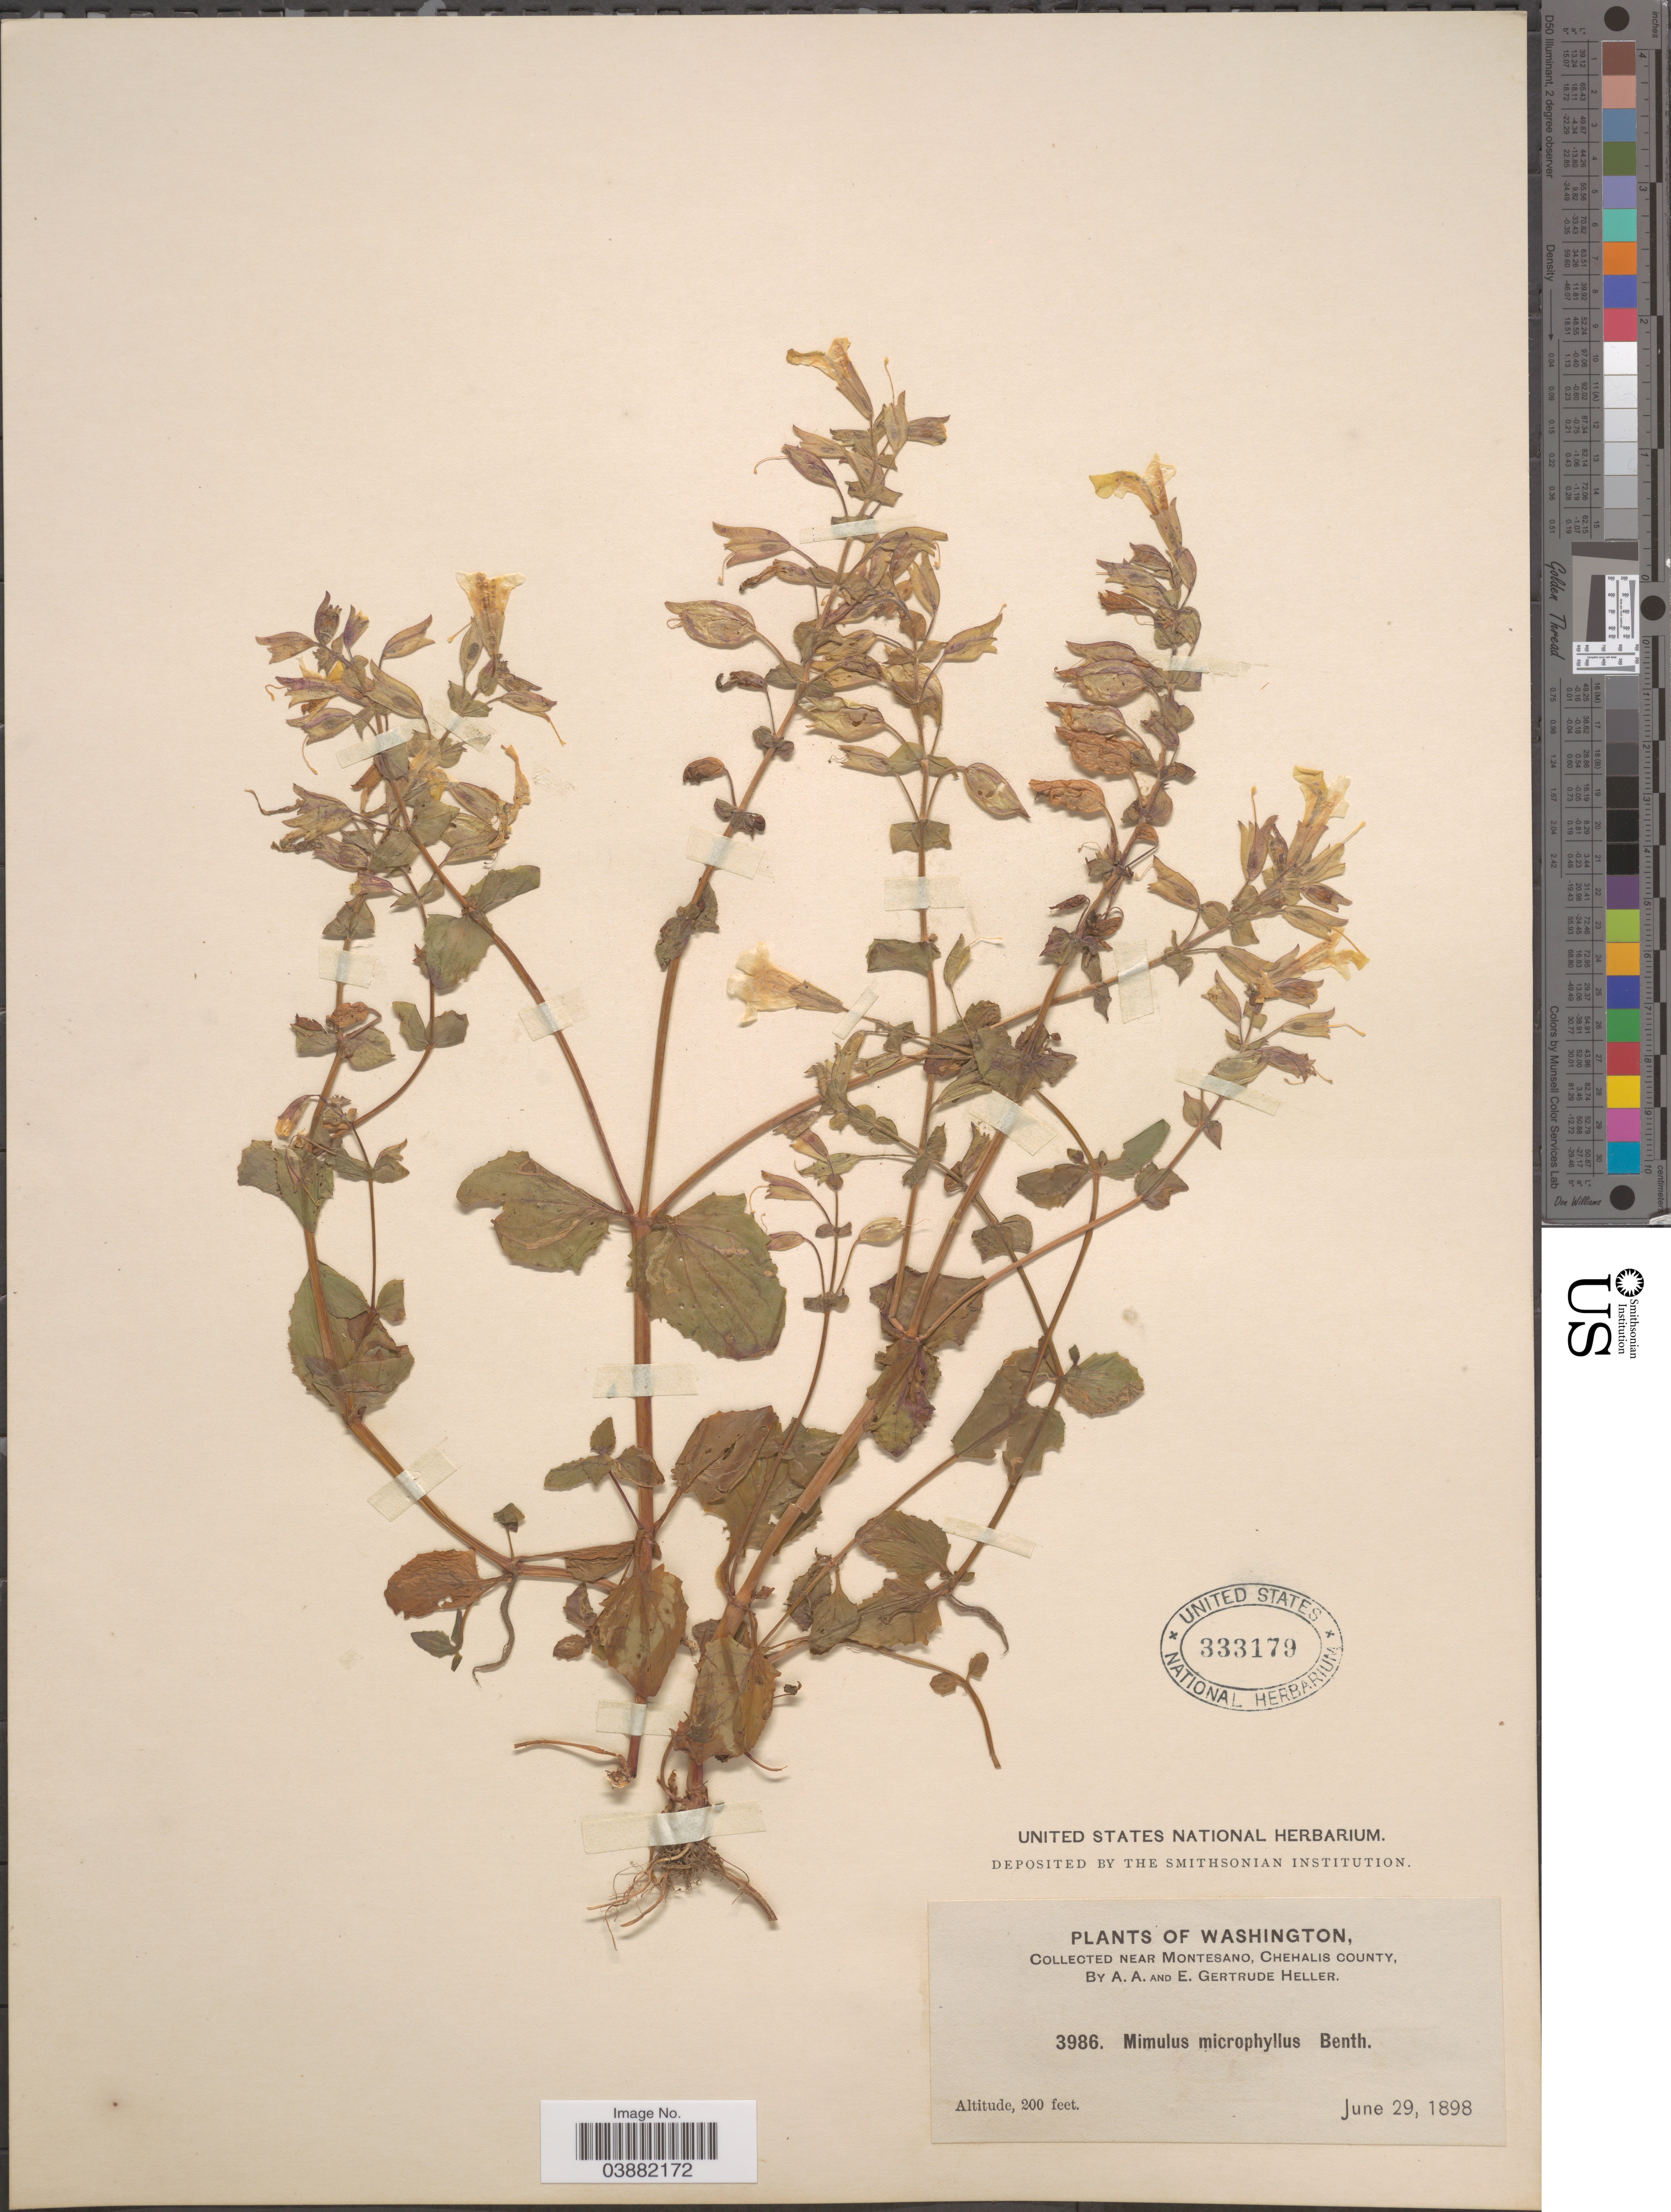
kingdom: Plantae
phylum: Tracheophyta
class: Magnoliopsida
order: Lamiales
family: Phrymaceae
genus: Mimulus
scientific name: Mimulus microphyllus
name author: Benth.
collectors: A. A. Heller & E. G. Heller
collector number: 3986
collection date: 1898-06-29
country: United States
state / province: Washington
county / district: Grays Harbor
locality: Near Montesano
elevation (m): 61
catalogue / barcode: US 333179